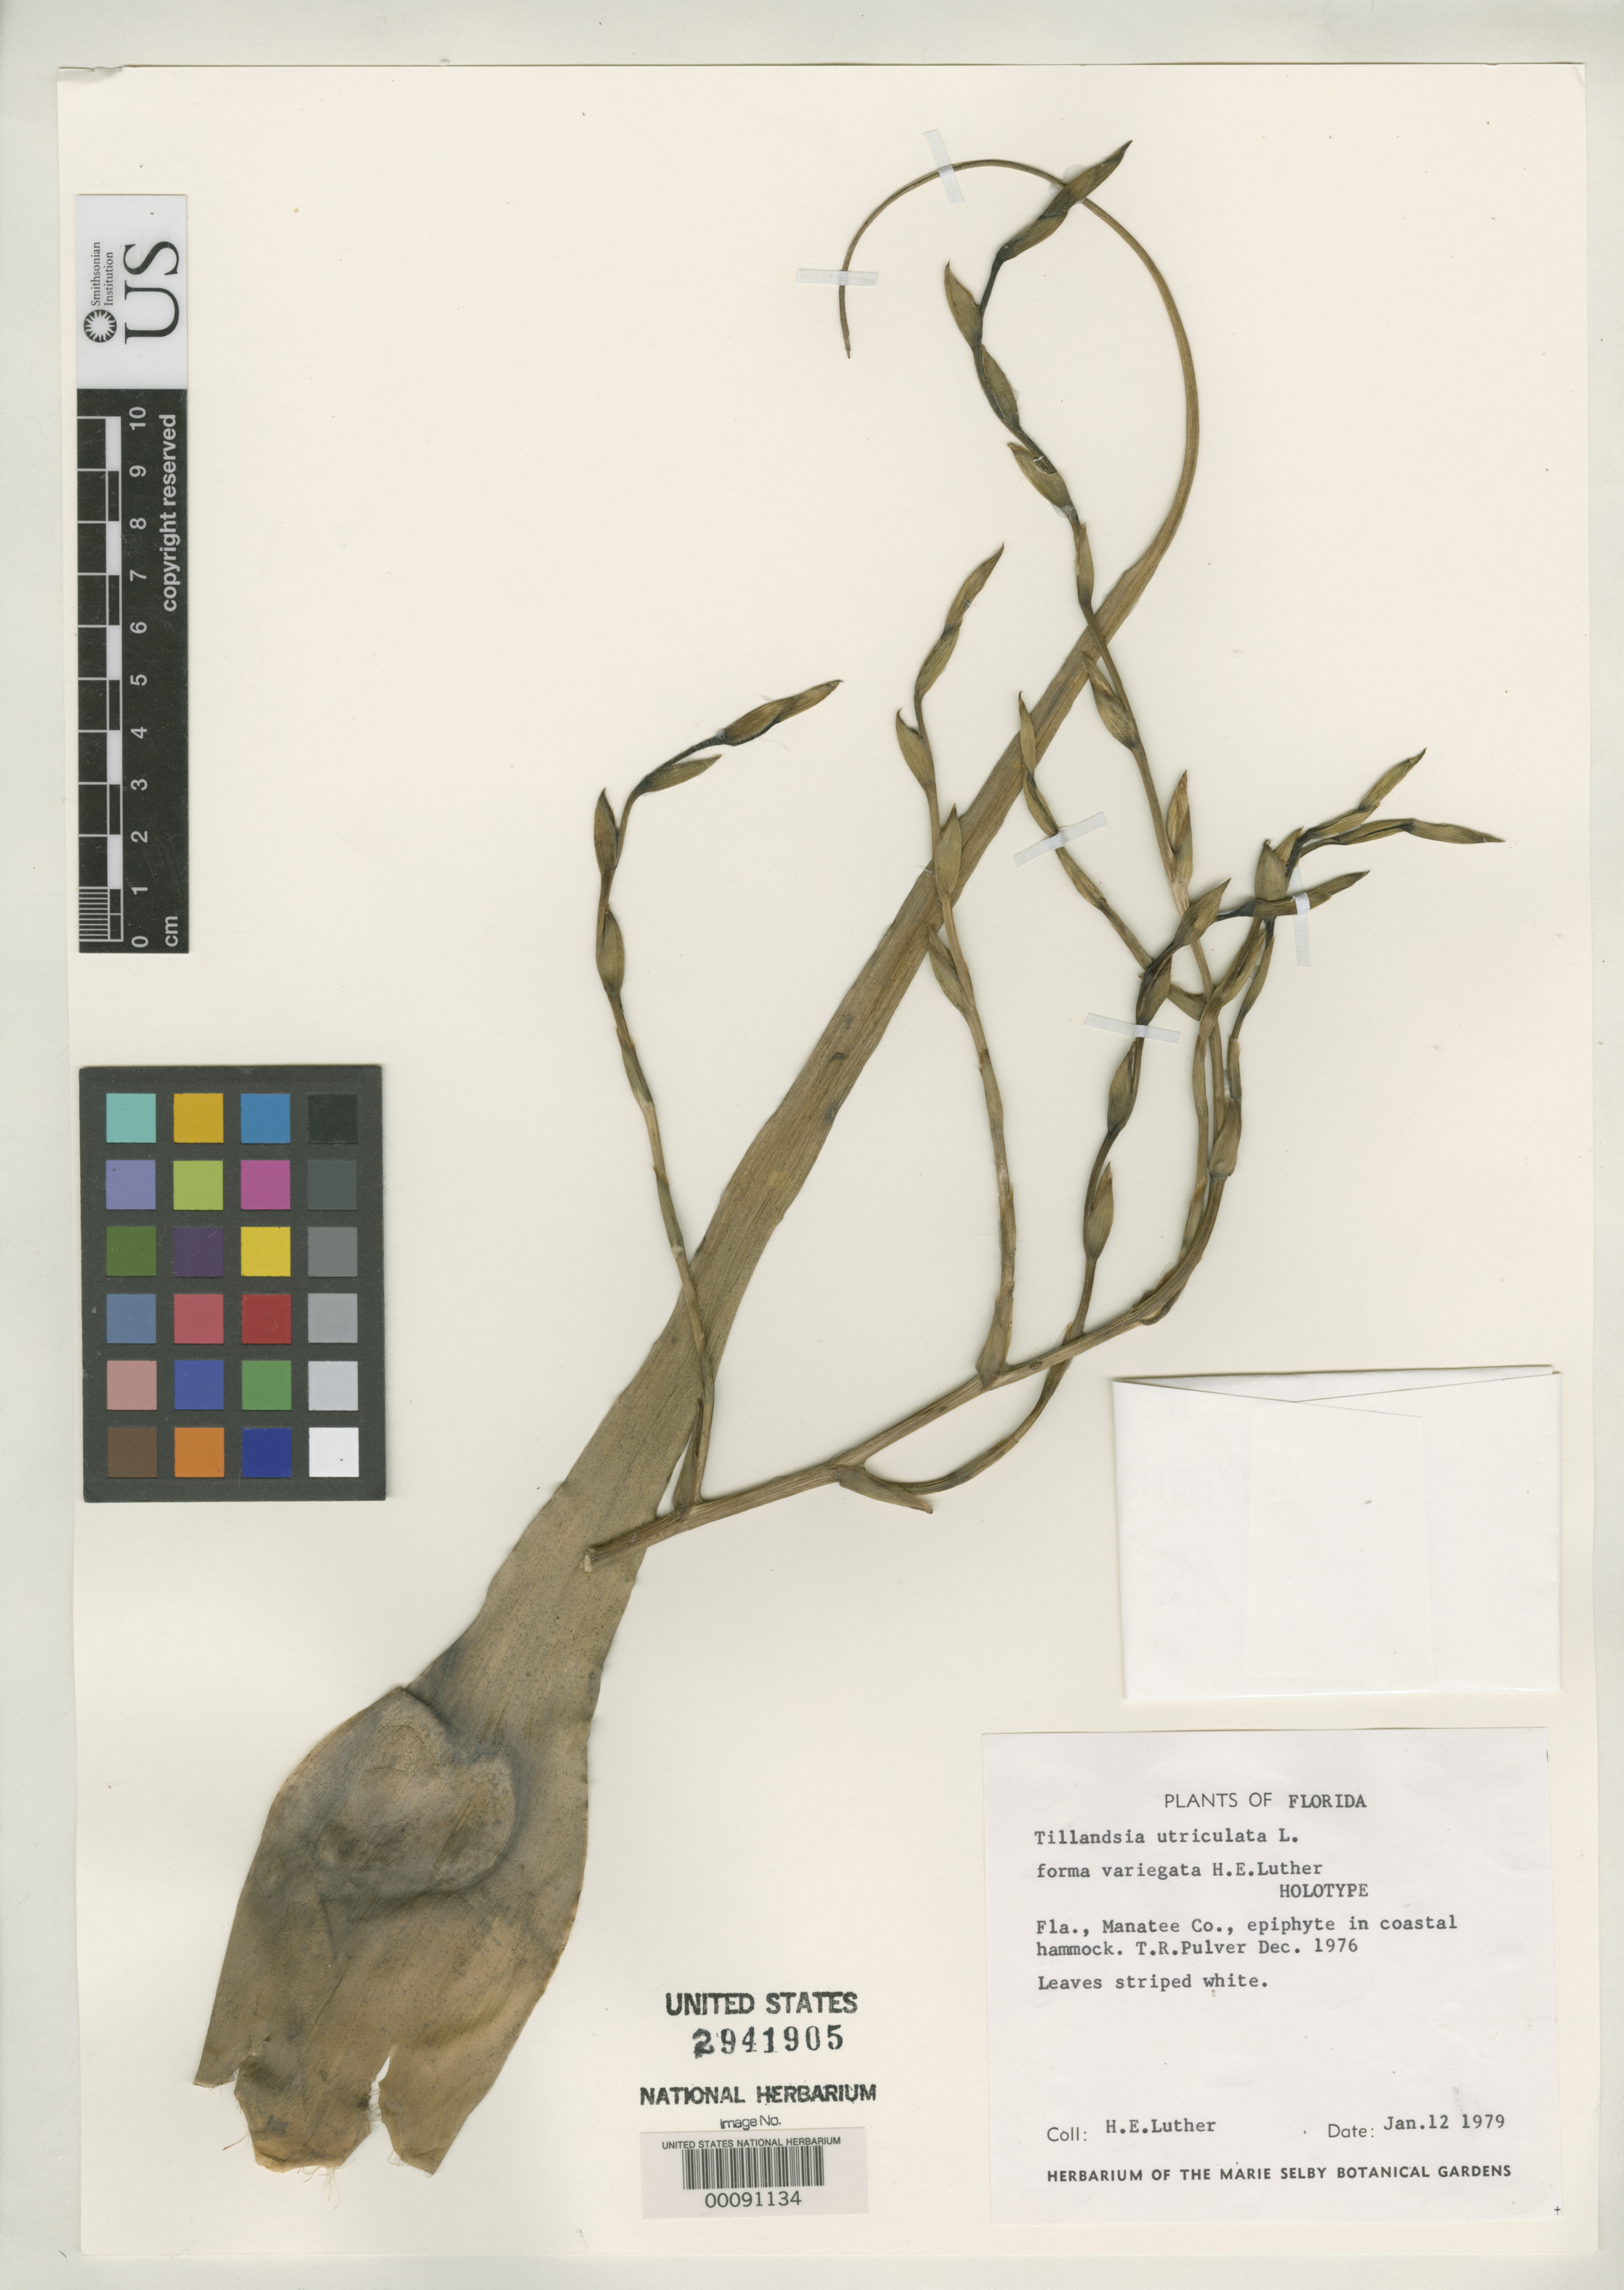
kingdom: Plantae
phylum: Tracheophyta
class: Liliopsida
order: Poales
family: Bromeliaceae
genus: Tillandsia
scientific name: Tillandsia utriculata f. variegata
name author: H. Luther in H. Luther & Muffler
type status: Holotype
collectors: T. Pulver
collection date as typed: Dec 1976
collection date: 1976-12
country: United States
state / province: Florida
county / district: Manatee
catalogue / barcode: US 2941905